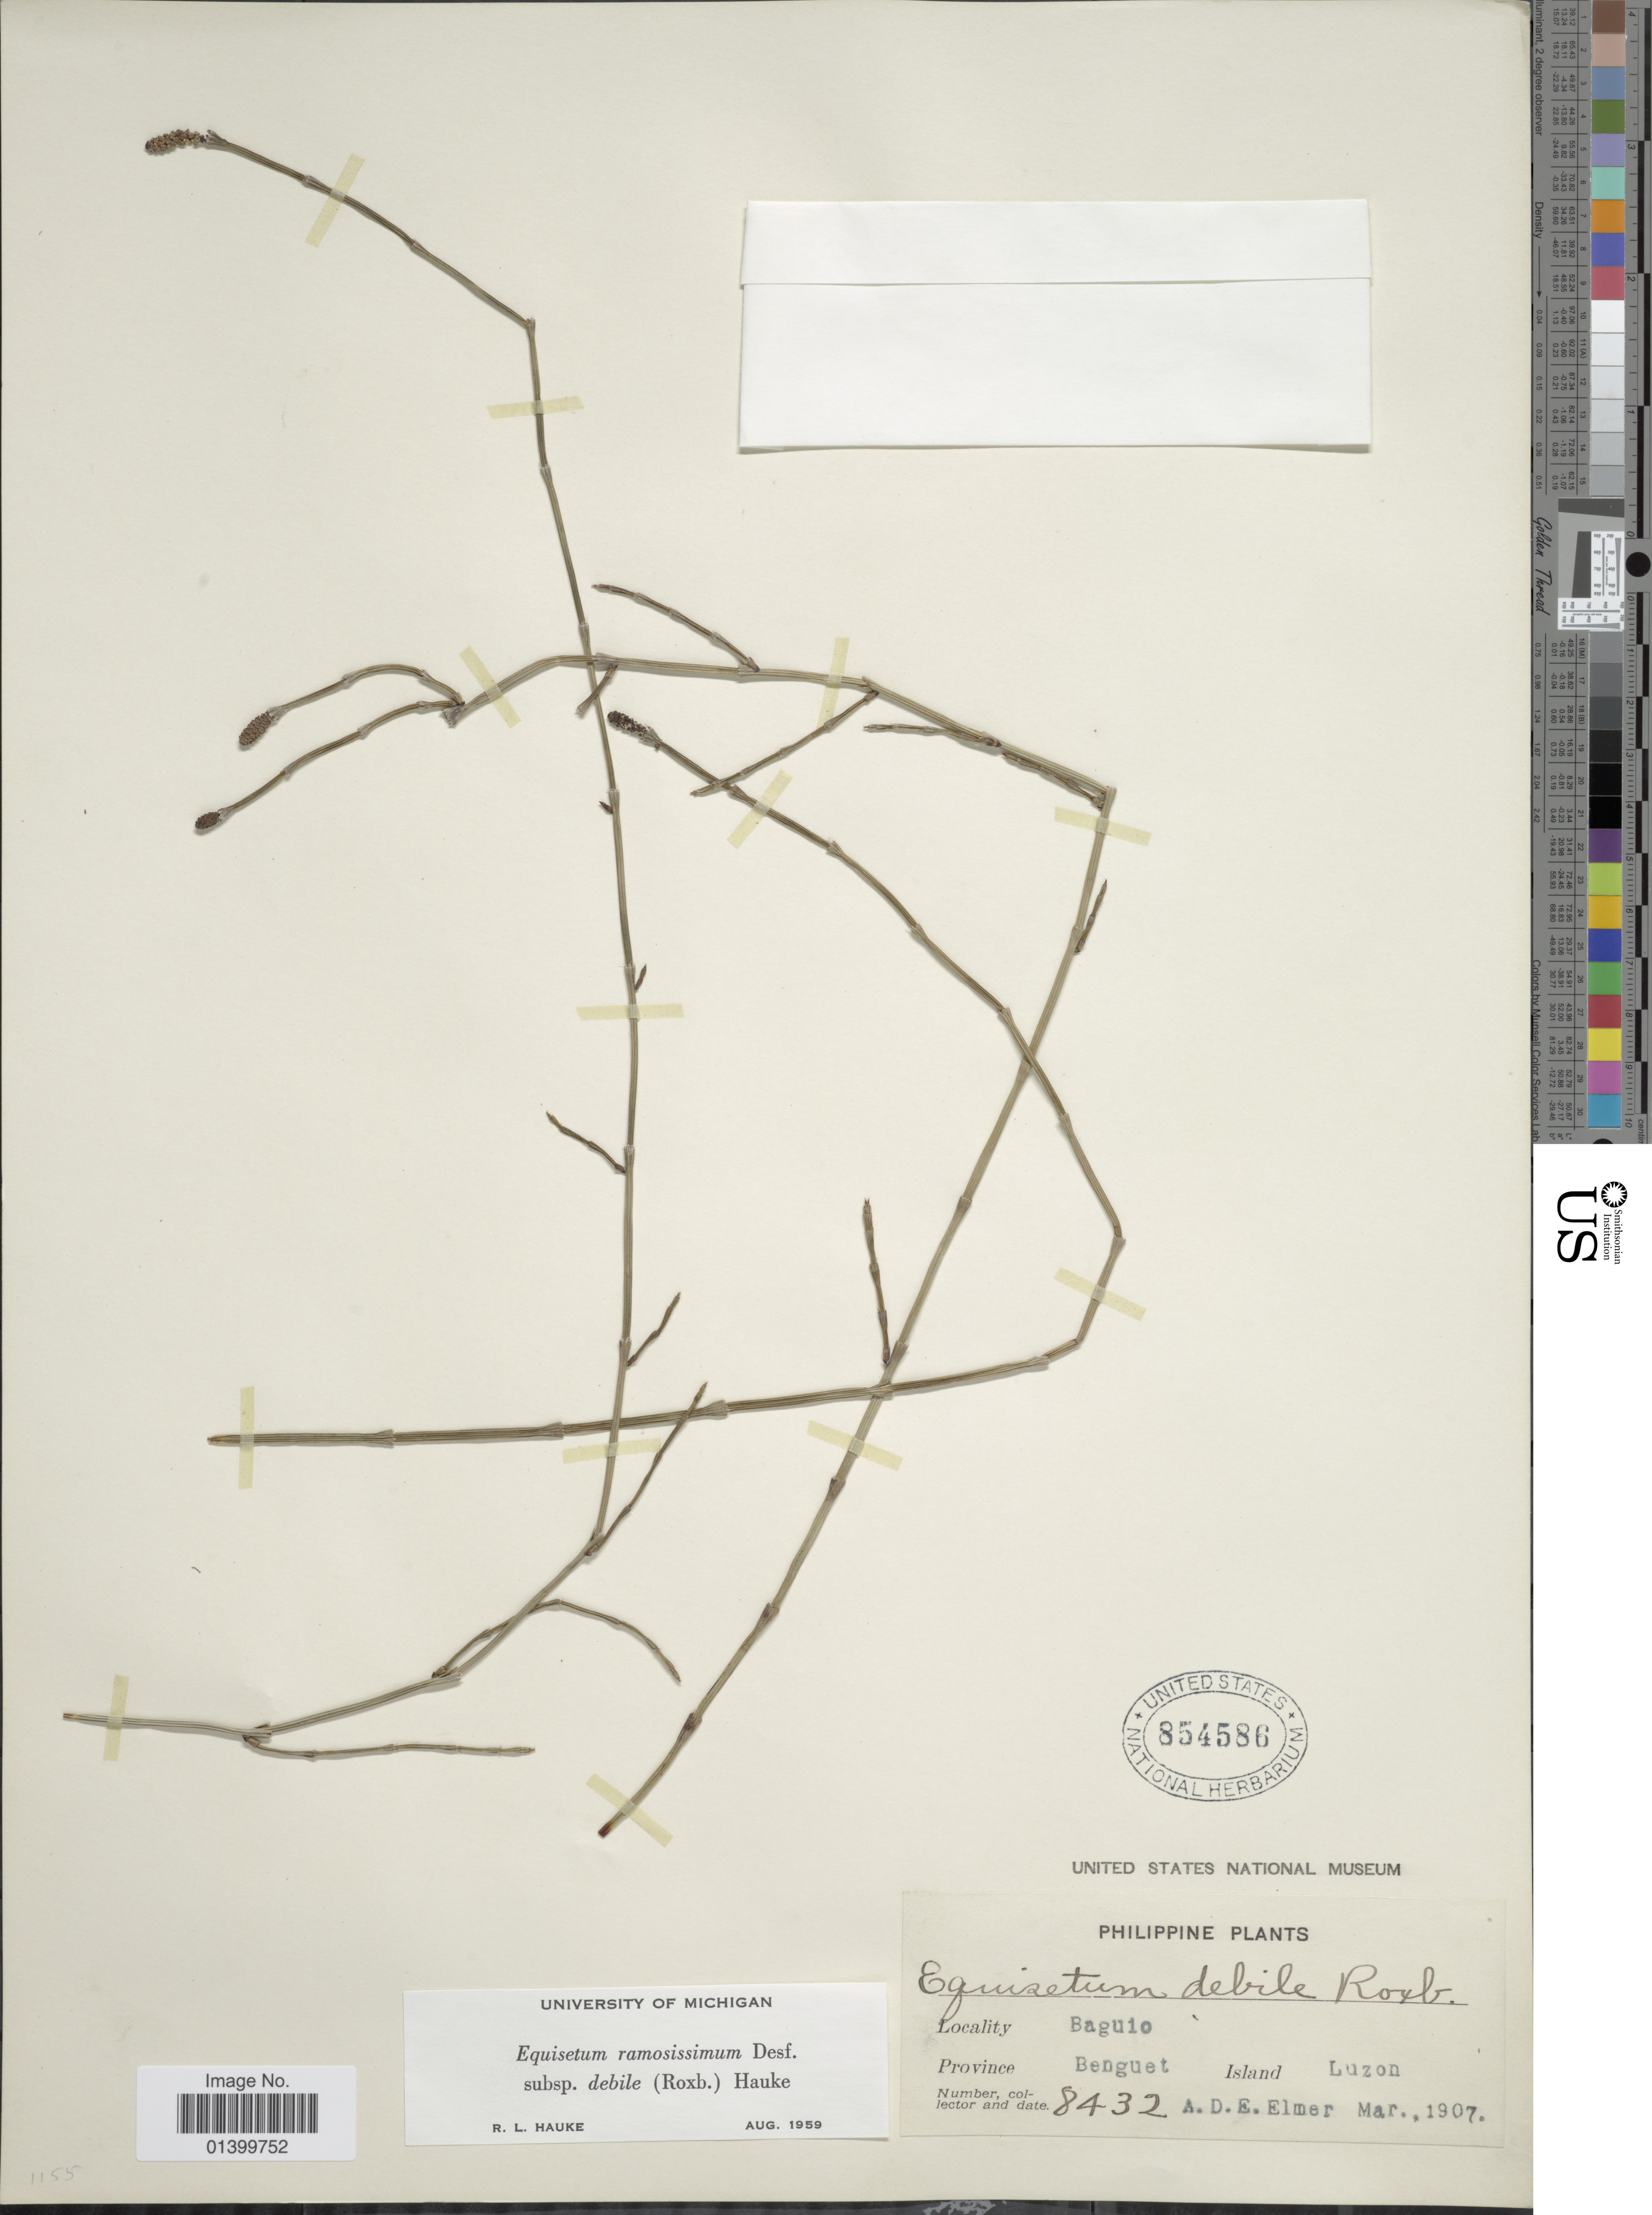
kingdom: Plantae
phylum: Tracheophyta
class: Polypodiopsida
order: Equisetales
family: Equisetaceae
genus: Equisetum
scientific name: Equisetum ramosissimum subsp. debile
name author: (Roxb. ex Vaucher) Hauke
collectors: A. D. E. Elmer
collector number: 8432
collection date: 1907-03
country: Philippines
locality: Philippine Plants. Baguio. Province Benguet. Island Luzon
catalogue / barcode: US 854586